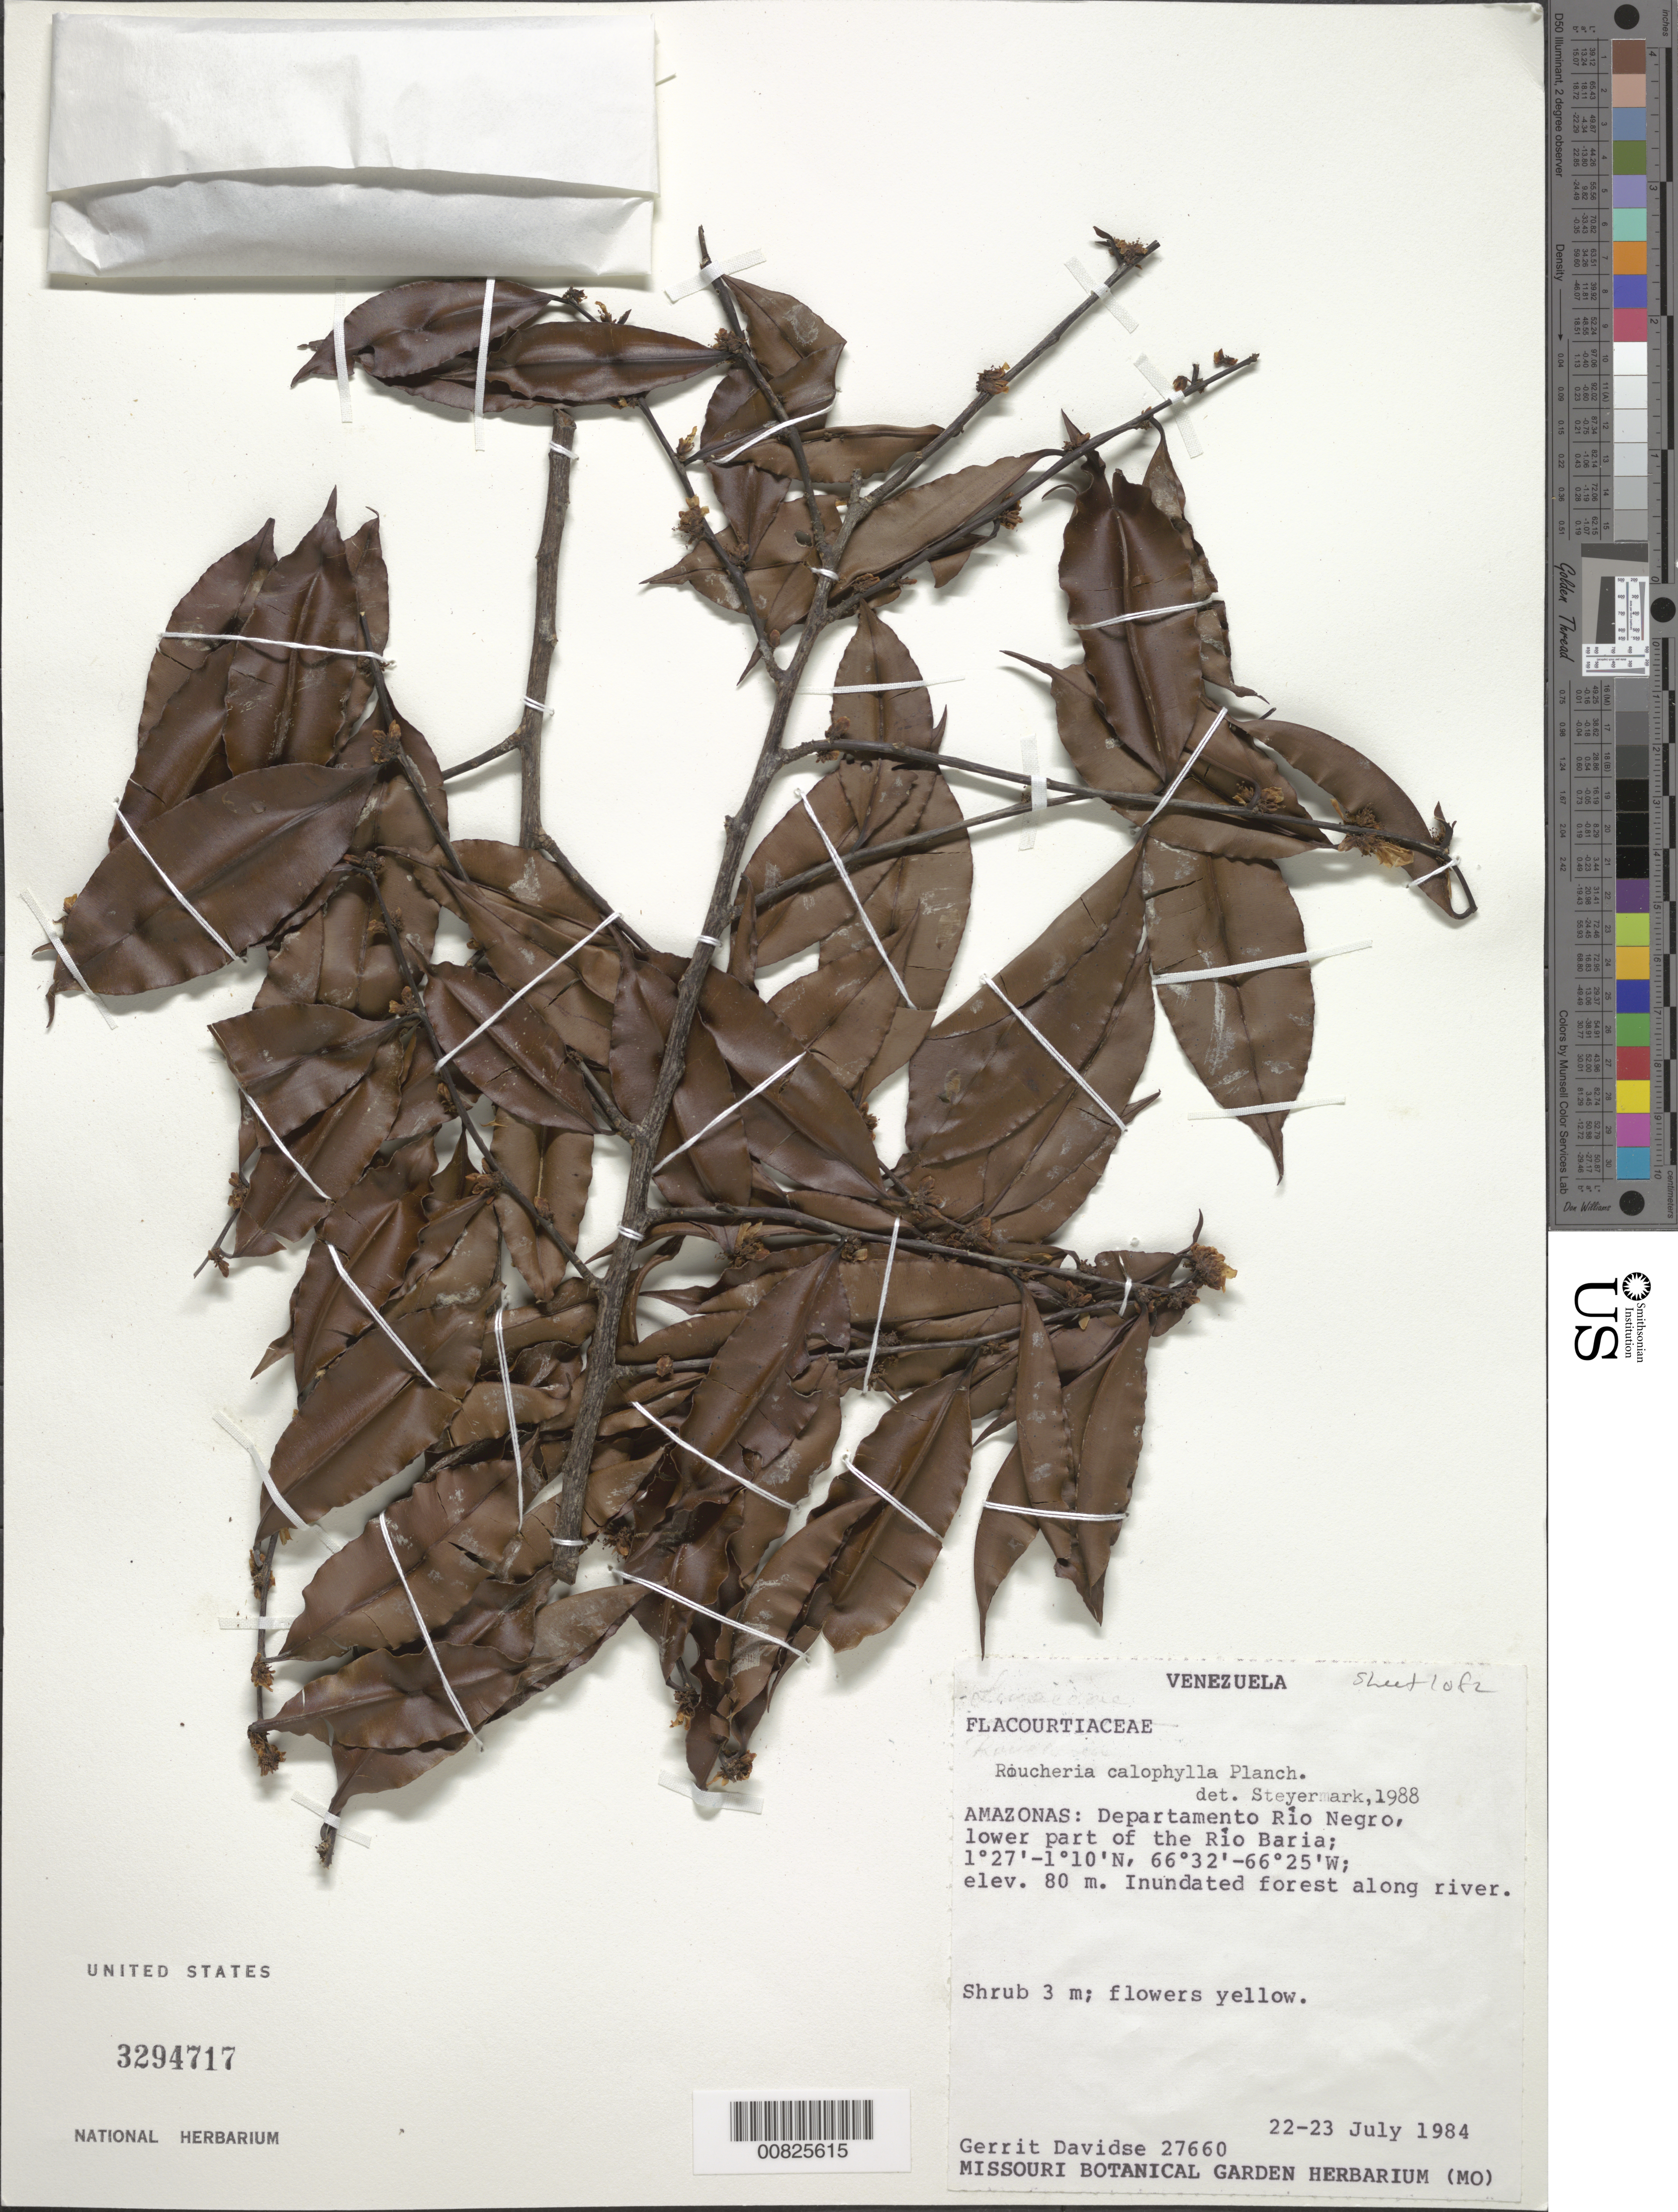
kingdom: Plantae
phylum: Tracheophyta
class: Magnoliopsida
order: Malpighiales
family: Linaceae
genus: Roucheria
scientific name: Roucheria calophylla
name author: Planch.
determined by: Steyermark, Julian A., (VEN)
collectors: G. Davidse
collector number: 27660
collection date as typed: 22-Jul-84 to 23-Jul-84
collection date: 1984-07-22/1984-07-23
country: Venezuela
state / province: Amazonas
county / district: Río Negro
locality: Río Baria, lower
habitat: Inundated forest along river margin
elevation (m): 80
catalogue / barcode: US 3294717